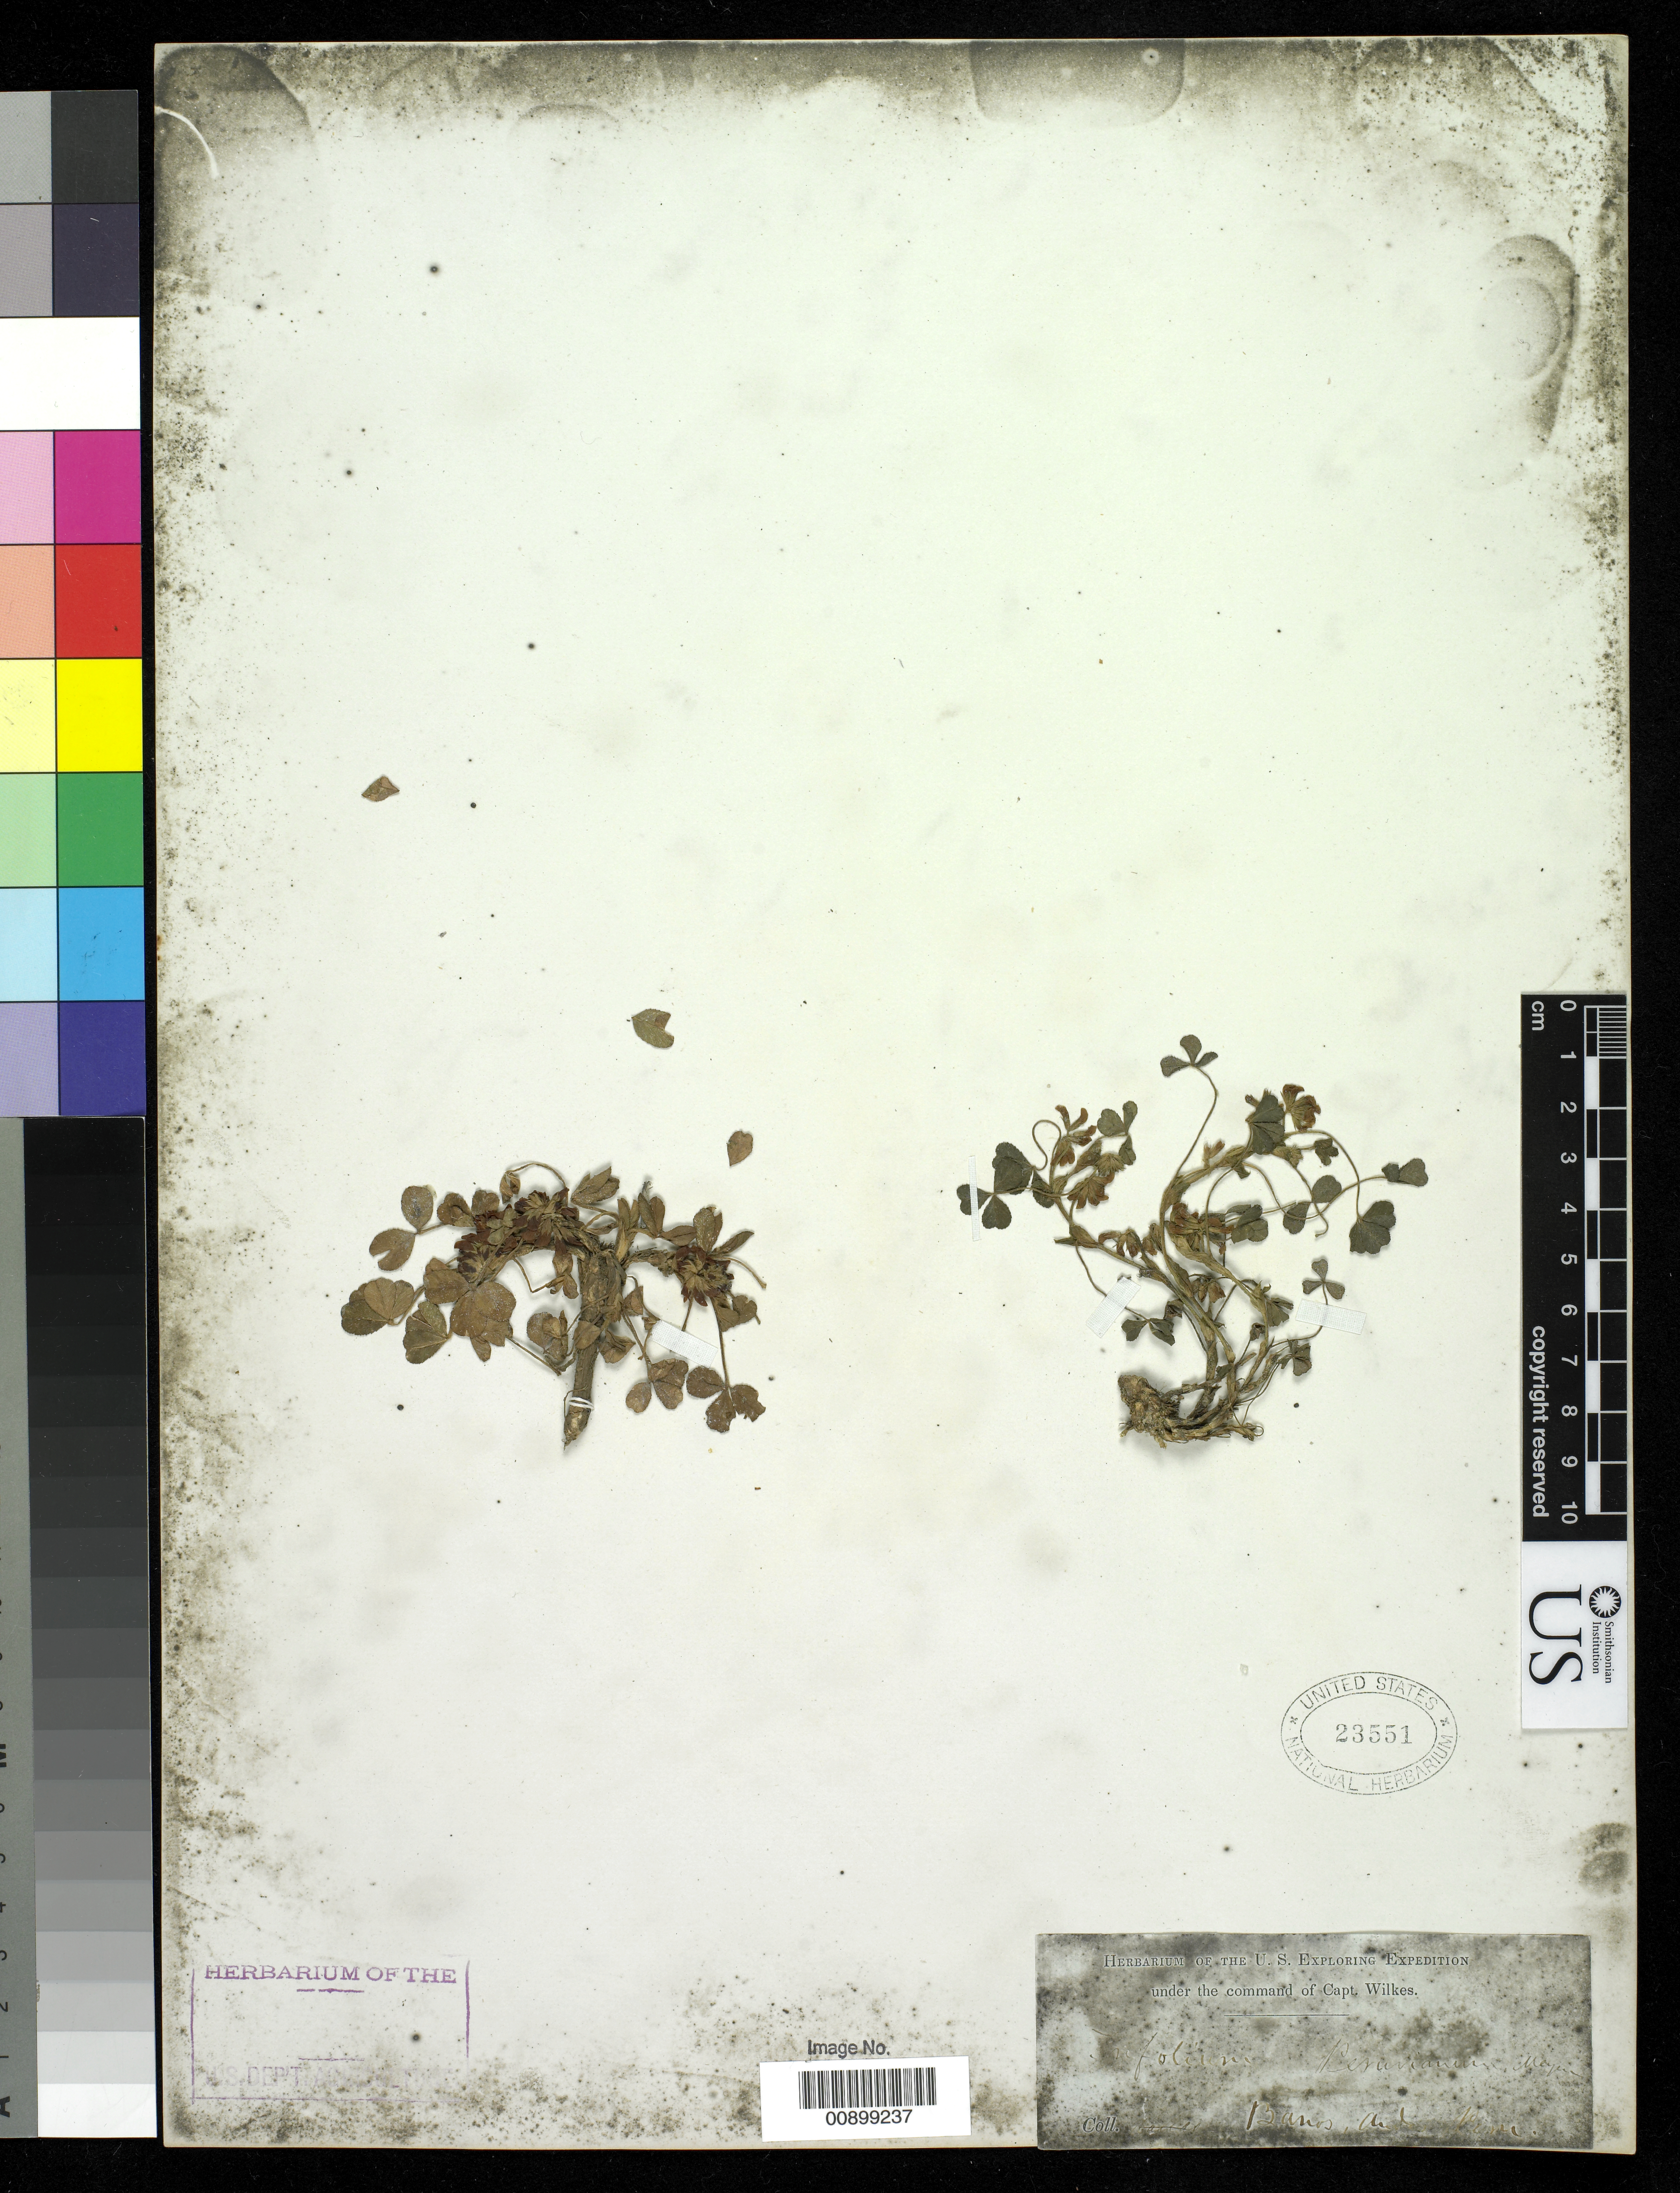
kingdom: Plantae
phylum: Tracheophyta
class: Magnoliopsida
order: Fabales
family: Fabaceae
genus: Trifolium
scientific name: Trifolium peruvianum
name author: Vogel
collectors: Wilkes Explor. Exped.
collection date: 1838/1842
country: Peru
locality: Banos, Andes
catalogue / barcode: US 23551